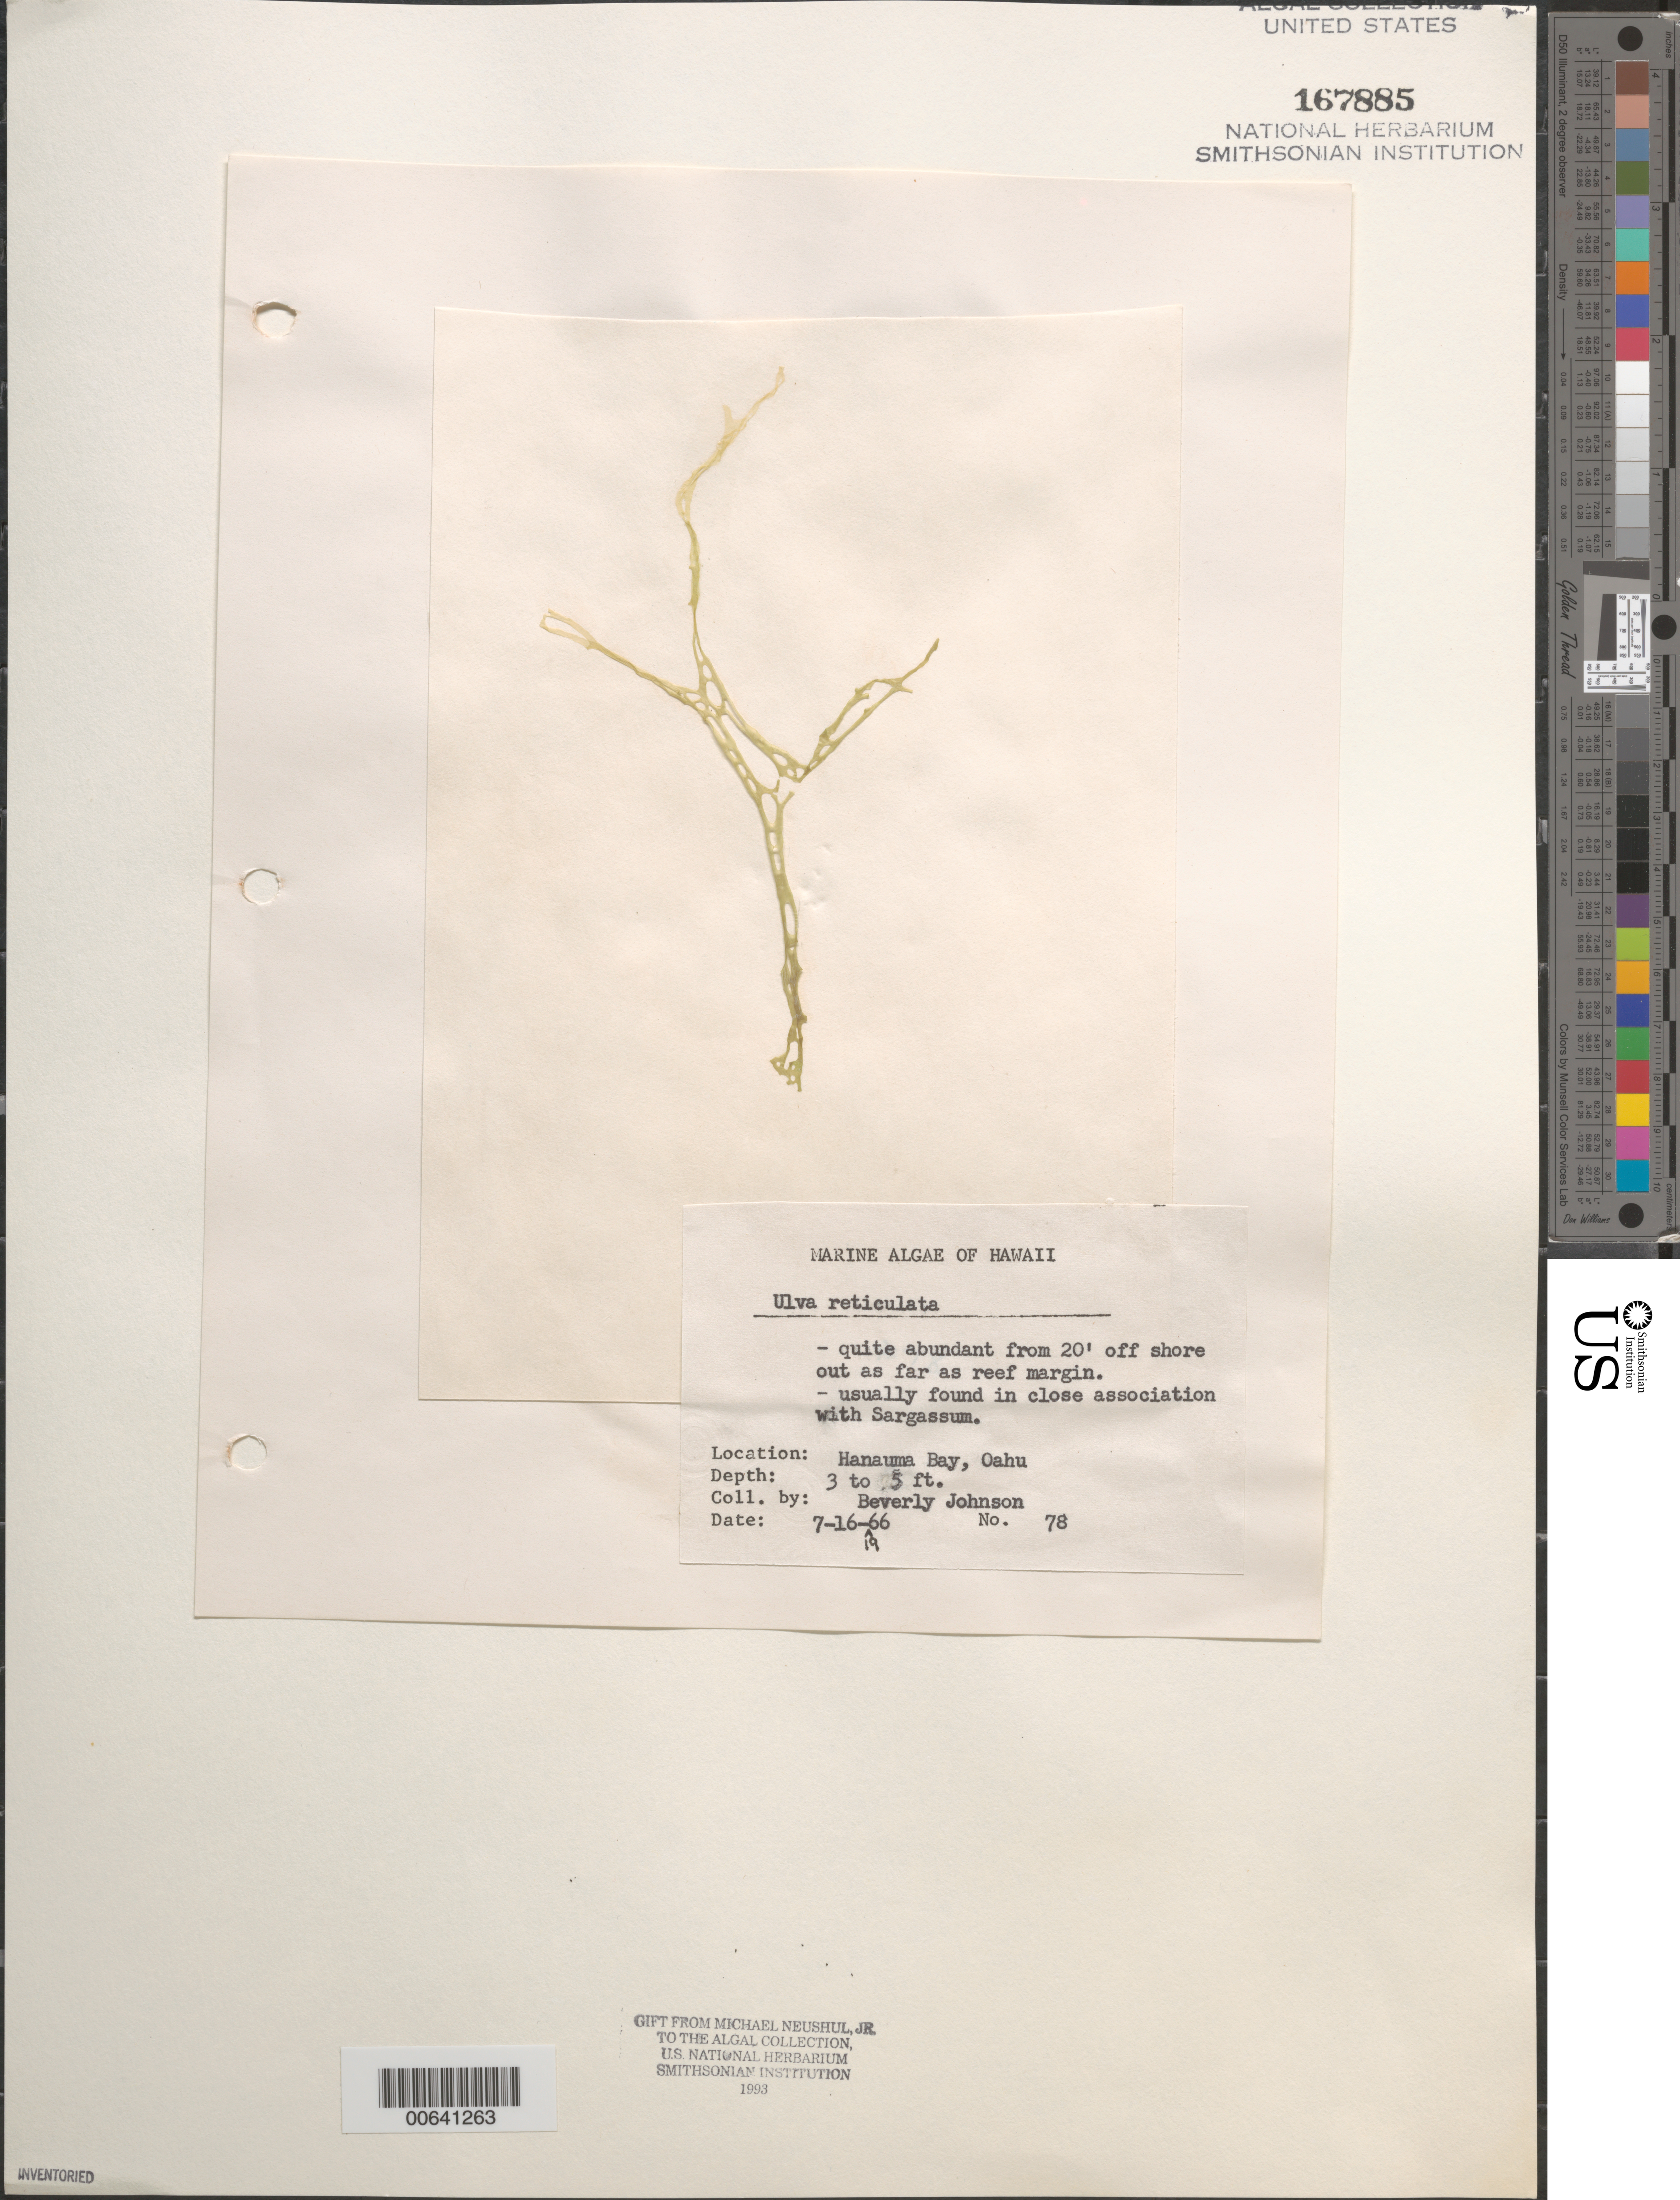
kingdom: Plantae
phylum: Chlorophyta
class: Ulvophyceae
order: Ulvales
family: Ulvaceae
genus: Ulva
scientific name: Ulva reticulata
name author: Forssk.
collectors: B. Johnson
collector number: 78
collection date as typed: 16 Jul 1966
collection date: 1966-07-16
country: United States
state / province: Hawaii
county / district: Honolulu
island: Oahu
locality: Hanauma Bay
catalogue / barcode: US 167885